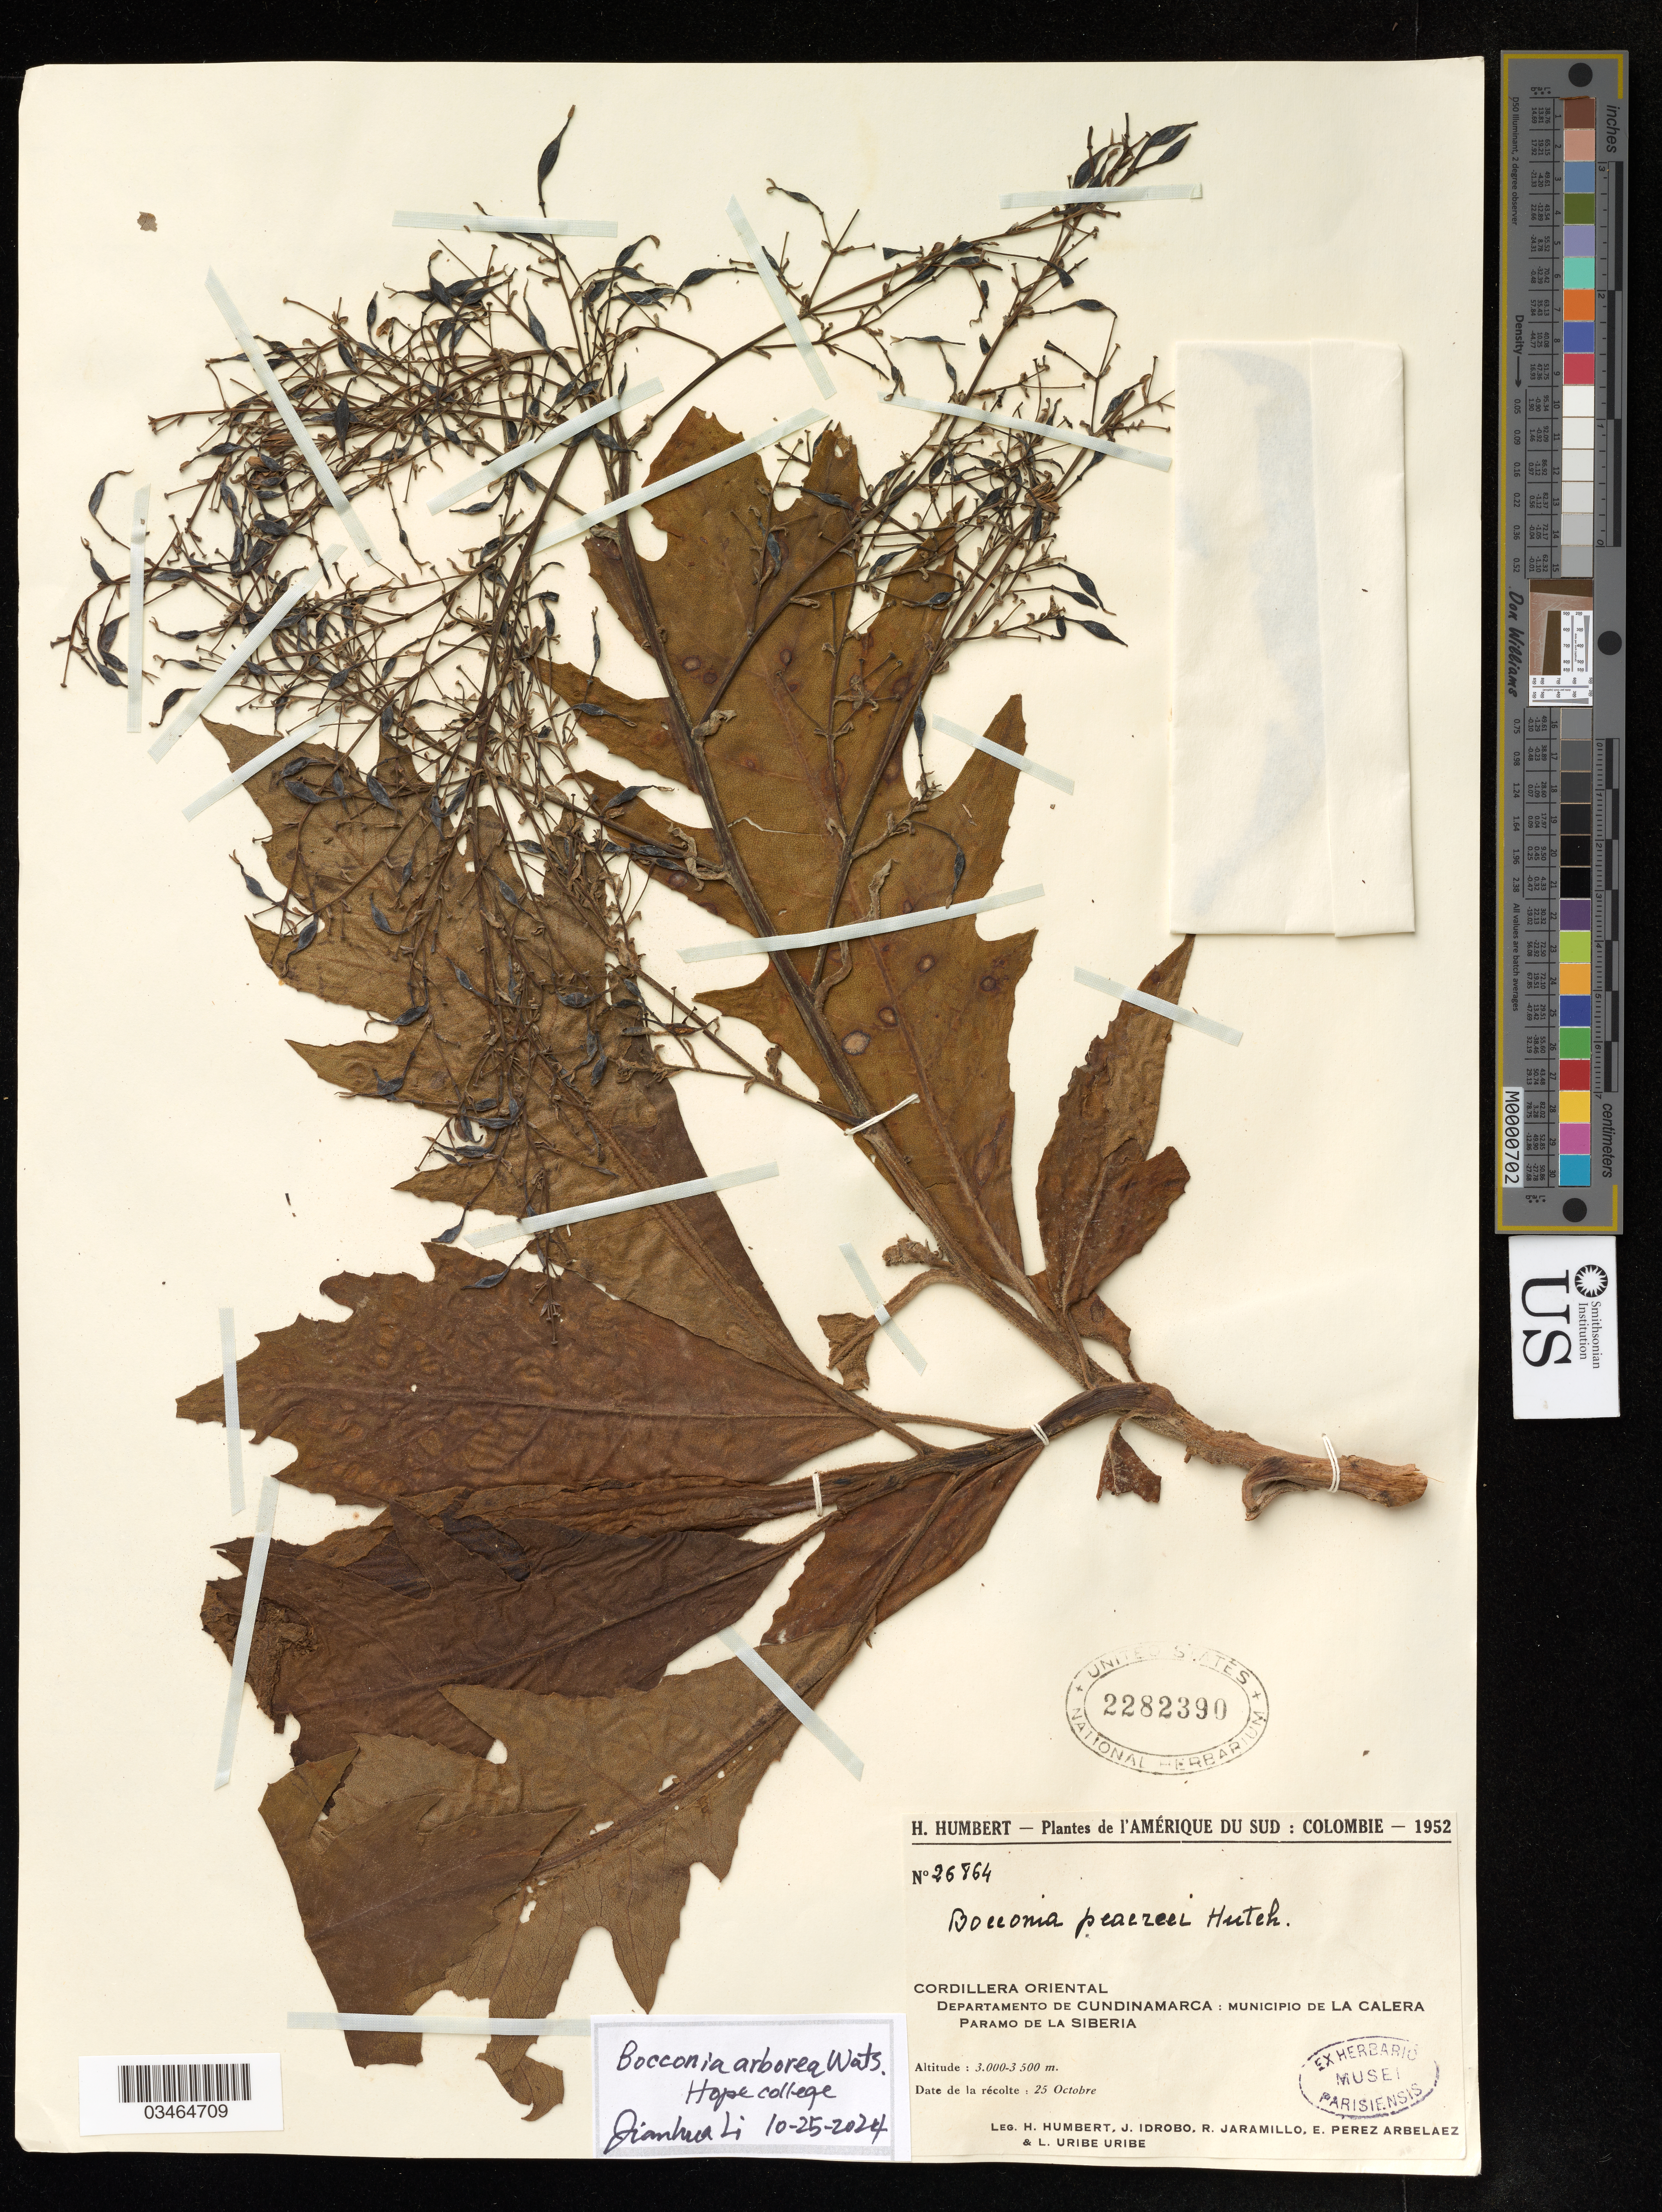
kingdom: Plantae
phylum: Tracheophyta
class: Magnoliopsida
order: Ranunculales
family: Papaveraceae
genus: Bocconia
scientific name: Bocconia arborea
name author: S. Watson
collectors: H. Humbert, J. M. Idrobo, R. Jaramillo & E. Pérez Arbeláez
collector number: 26864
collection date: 1952-10-25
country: Colombia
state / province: Cundinamarca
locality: Cordillera Oriental. Municipio de La Calera Paramo de La Siberia.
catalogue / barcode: US 2282390